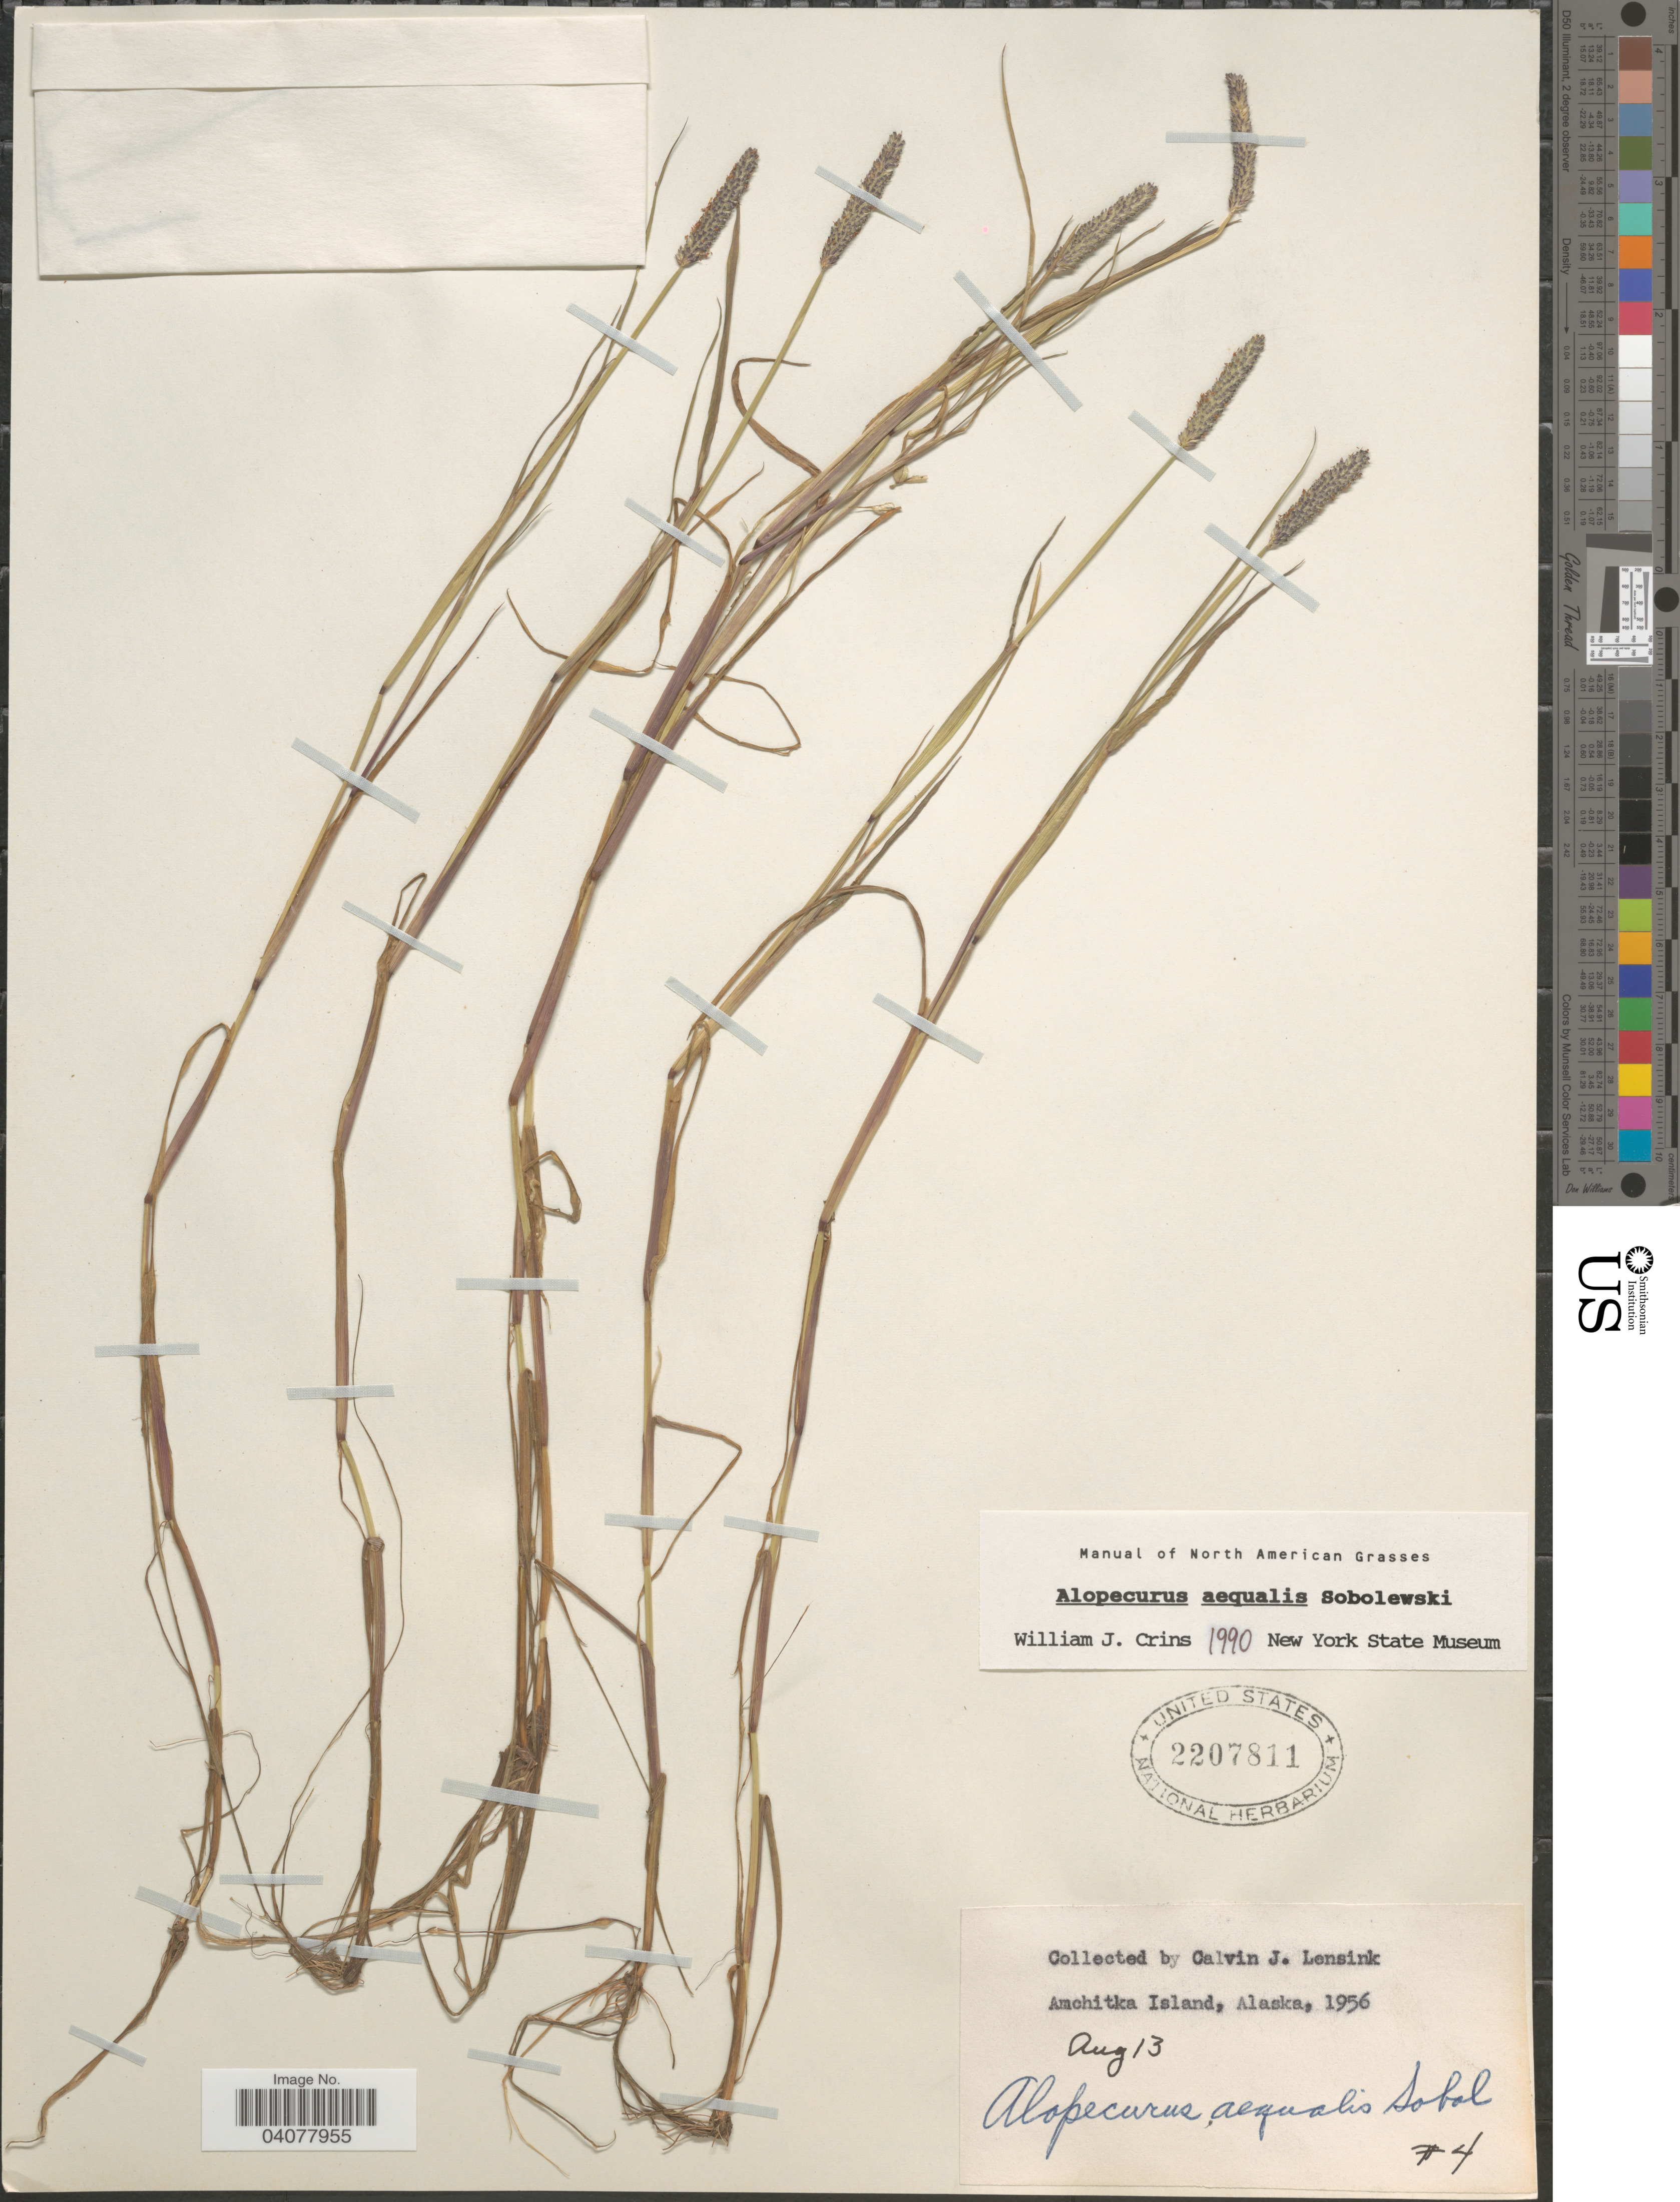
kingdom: Plantae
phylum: Tracheophyta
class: Liliopsida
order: Poales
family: Poaceae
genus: Alopecurus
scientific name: Alopecurus aequalis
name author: Sobol.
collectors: C. Lensink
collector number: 4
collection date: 1956-08-13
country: United States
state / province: Alaska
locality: Amchitka Island.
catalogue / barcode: US 2207811